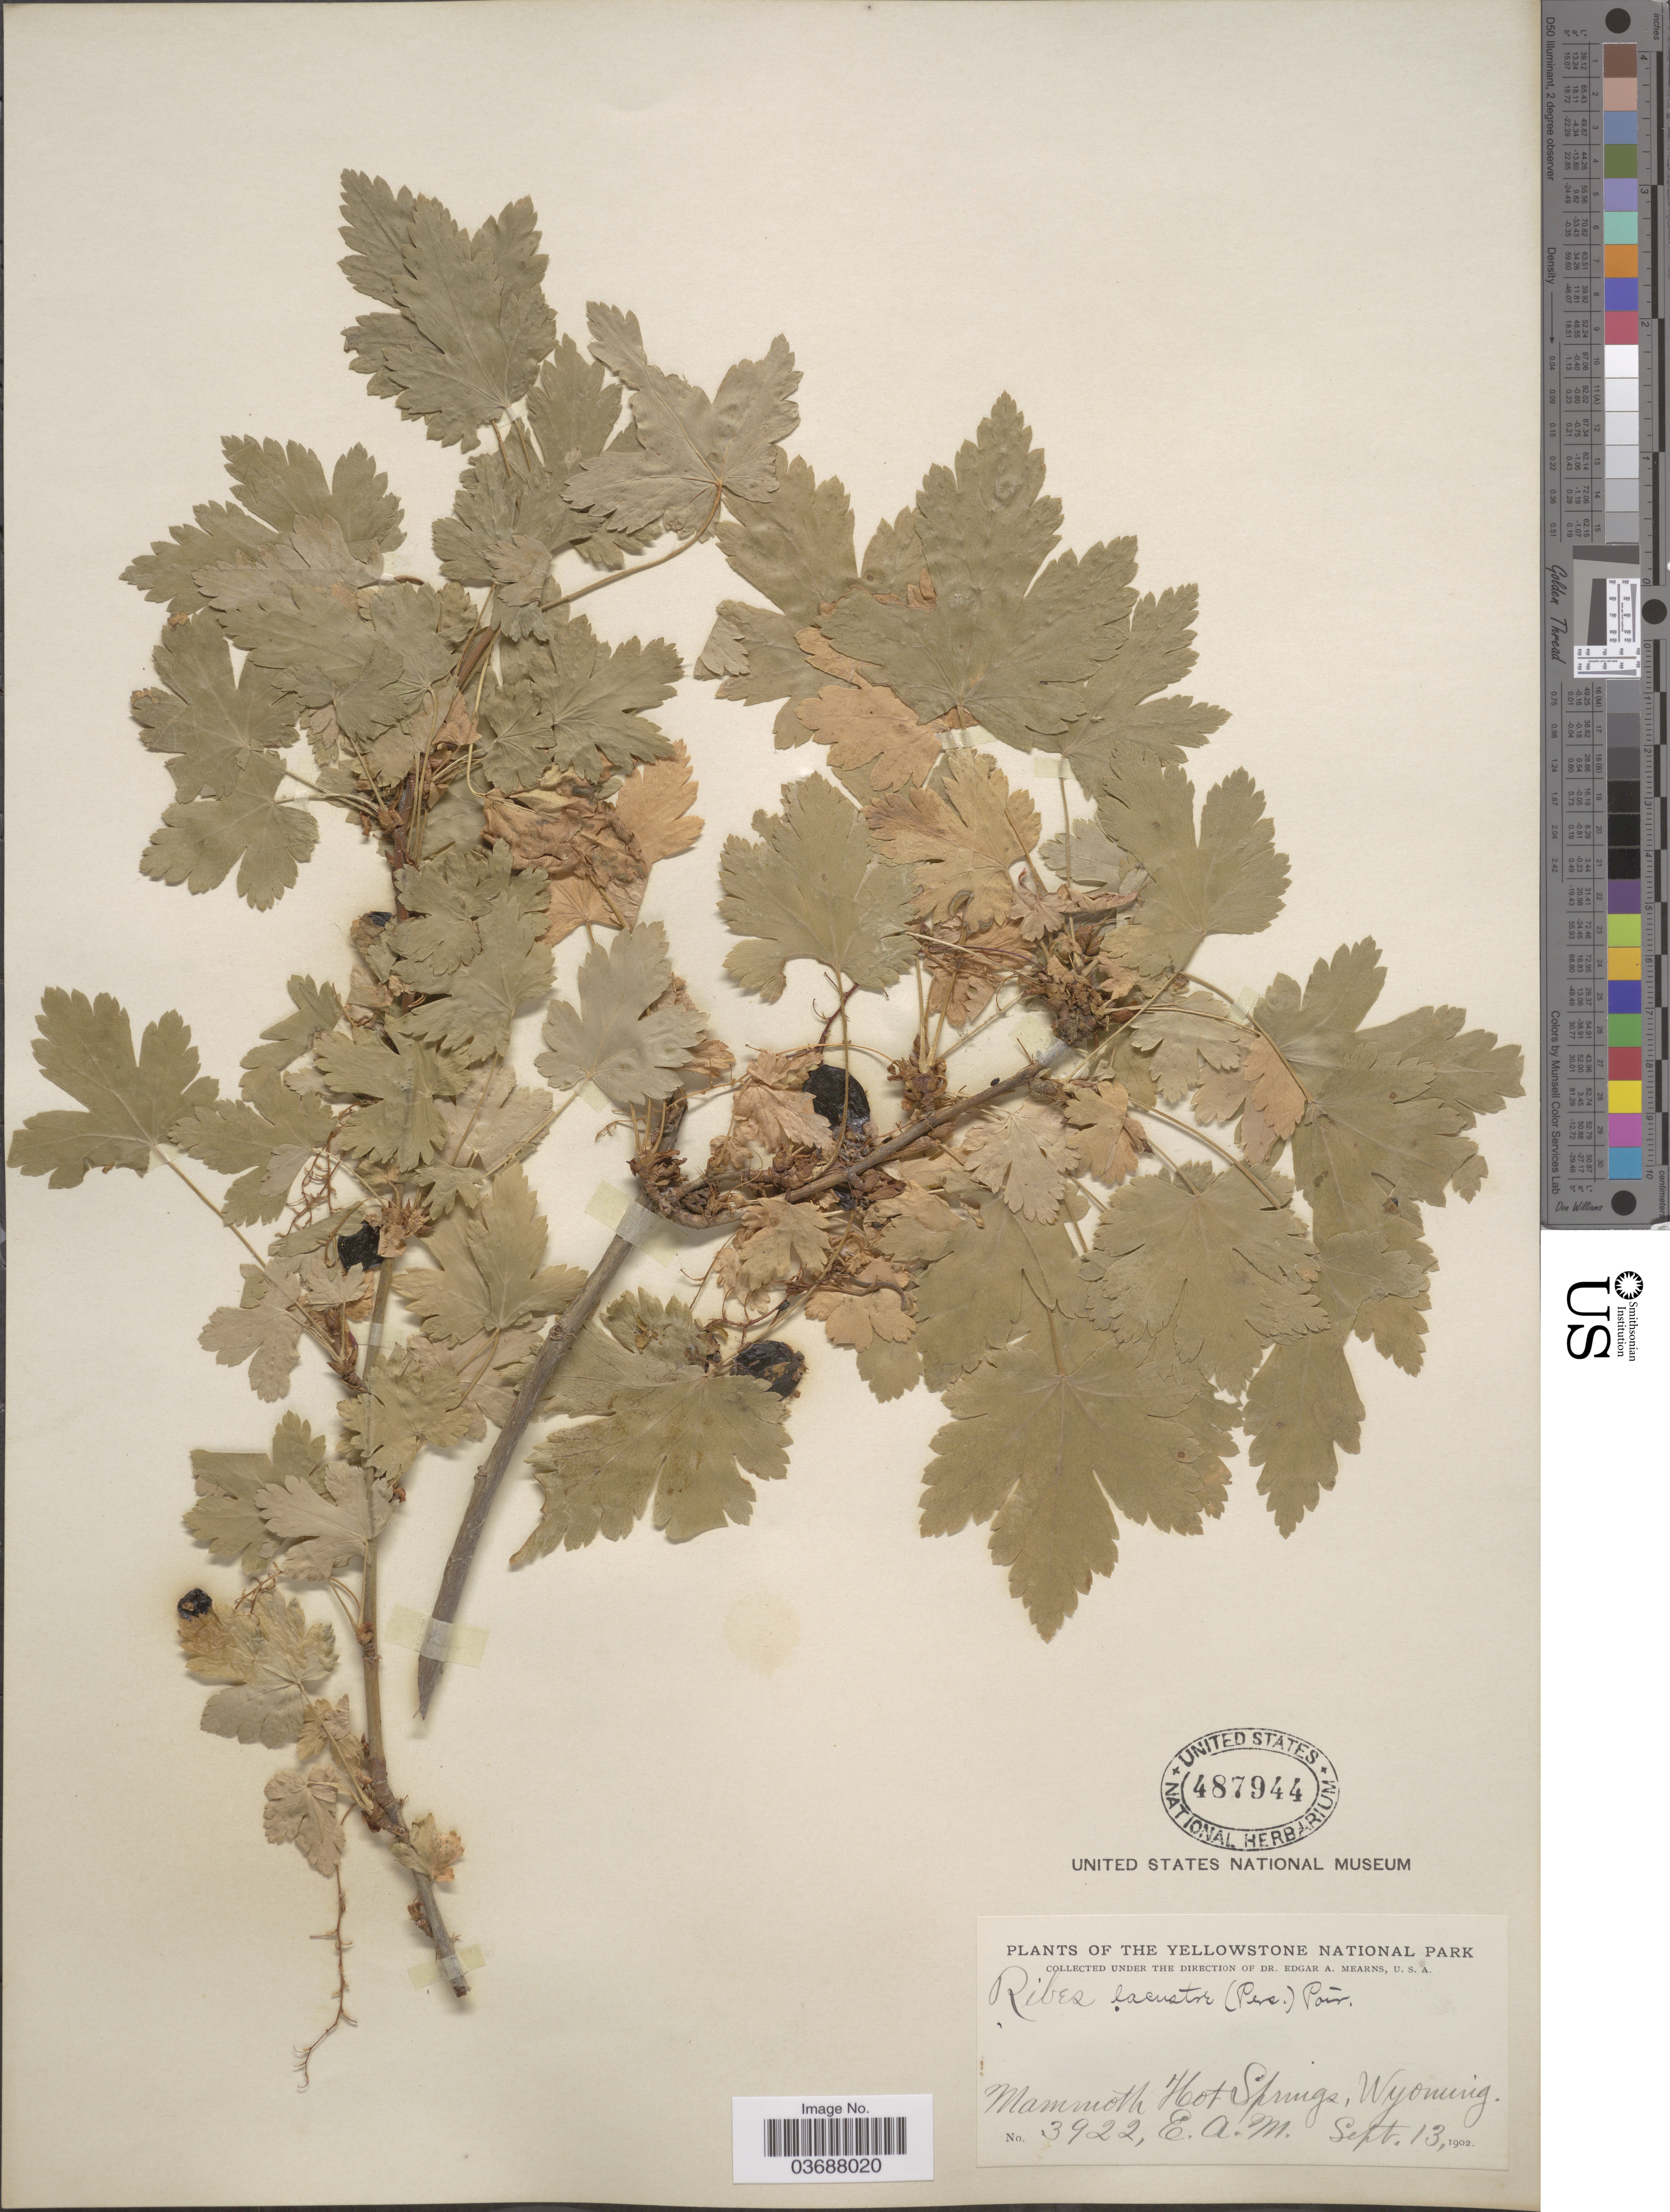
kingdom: Plantae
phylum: Tracheophyta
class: Magnoliopsida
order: Saxifragales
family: Grossulariaceae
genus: Ribes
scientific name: Ribes lacustre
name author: (Pers.) Poir.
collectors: E. A. Mearns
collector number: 3922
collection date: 1902-09-13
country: United States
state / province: Wyoming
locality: The Yellowstone National Park. Mammoth Hot Springs.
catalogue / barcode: US 487944